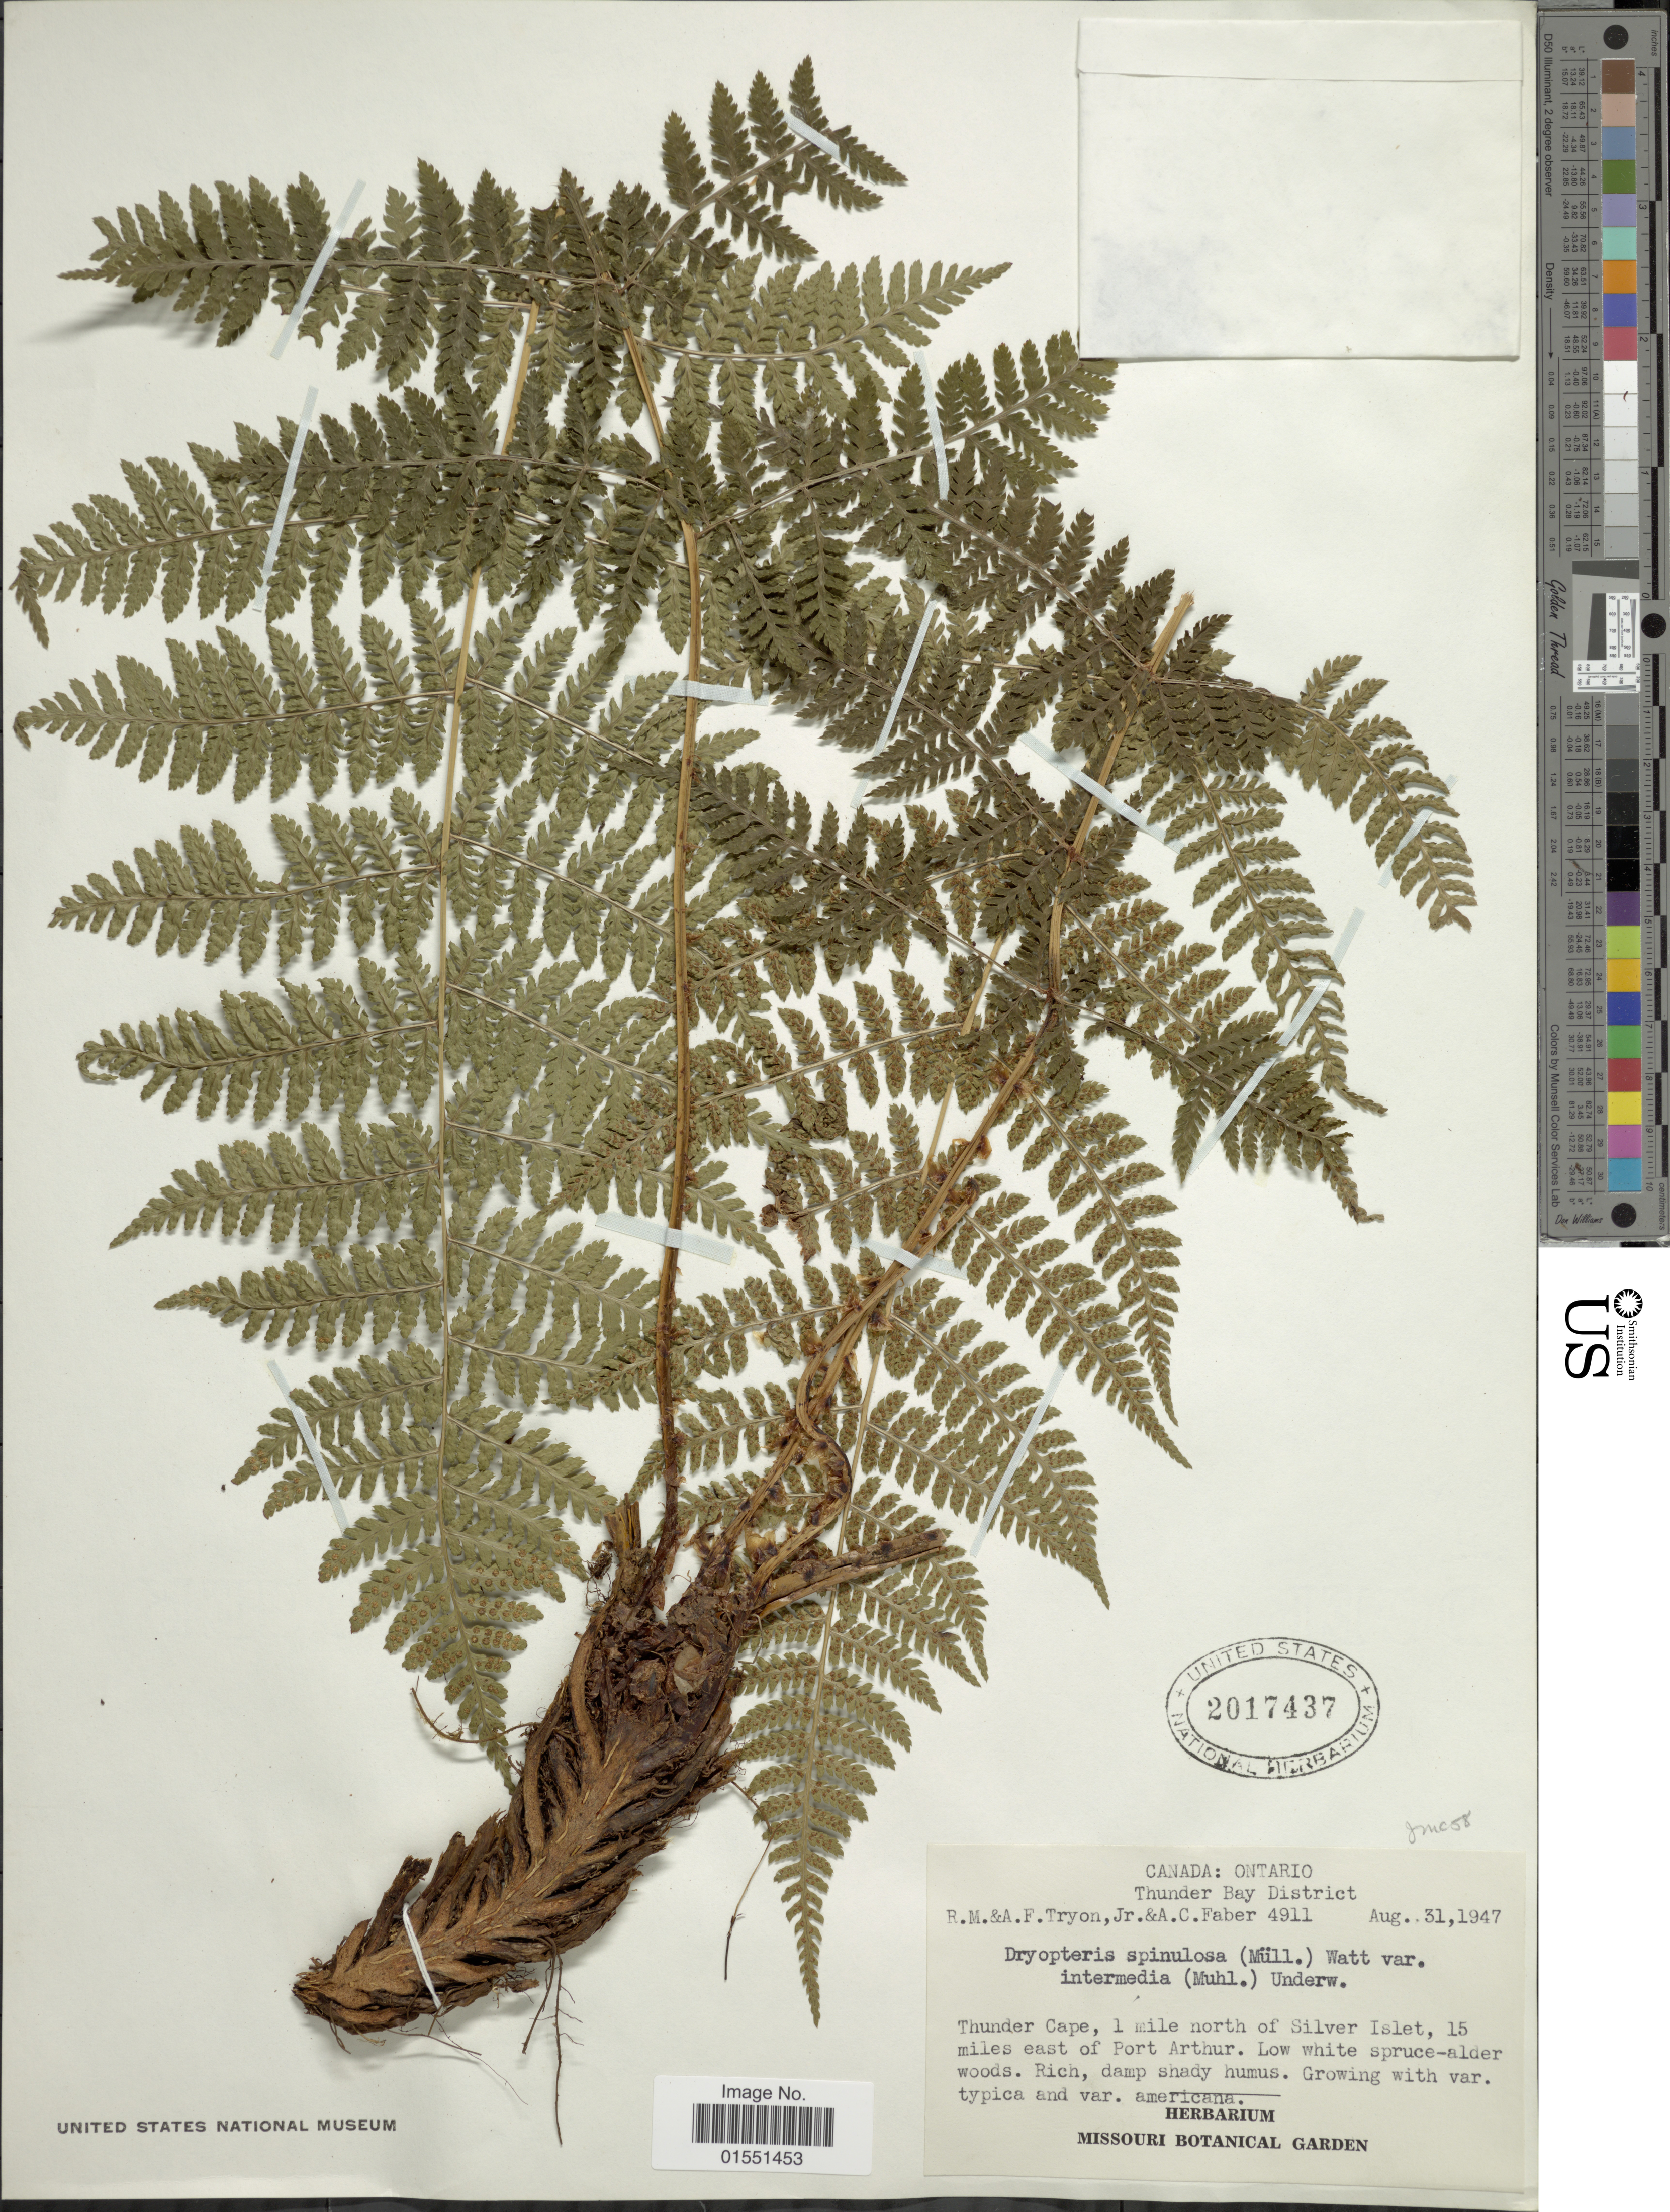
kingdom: Plantae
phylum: Tracheophyta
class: Polypodiopsida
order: Polypodiales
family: Dryopteridaceae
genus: Dryopteris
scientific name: Dryopteris intermedia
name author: (Muhl.) A. Gray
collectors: R. M. Tryon, A. F. Tryon & A. Faber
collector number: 4911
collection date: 1947-08-31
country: Canada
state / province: Ontario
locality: Thunder Bay District. Thunder Cape, 1 mile north of Silver Islet, 15 miles east of Port Arthur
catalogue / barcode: US 2017437